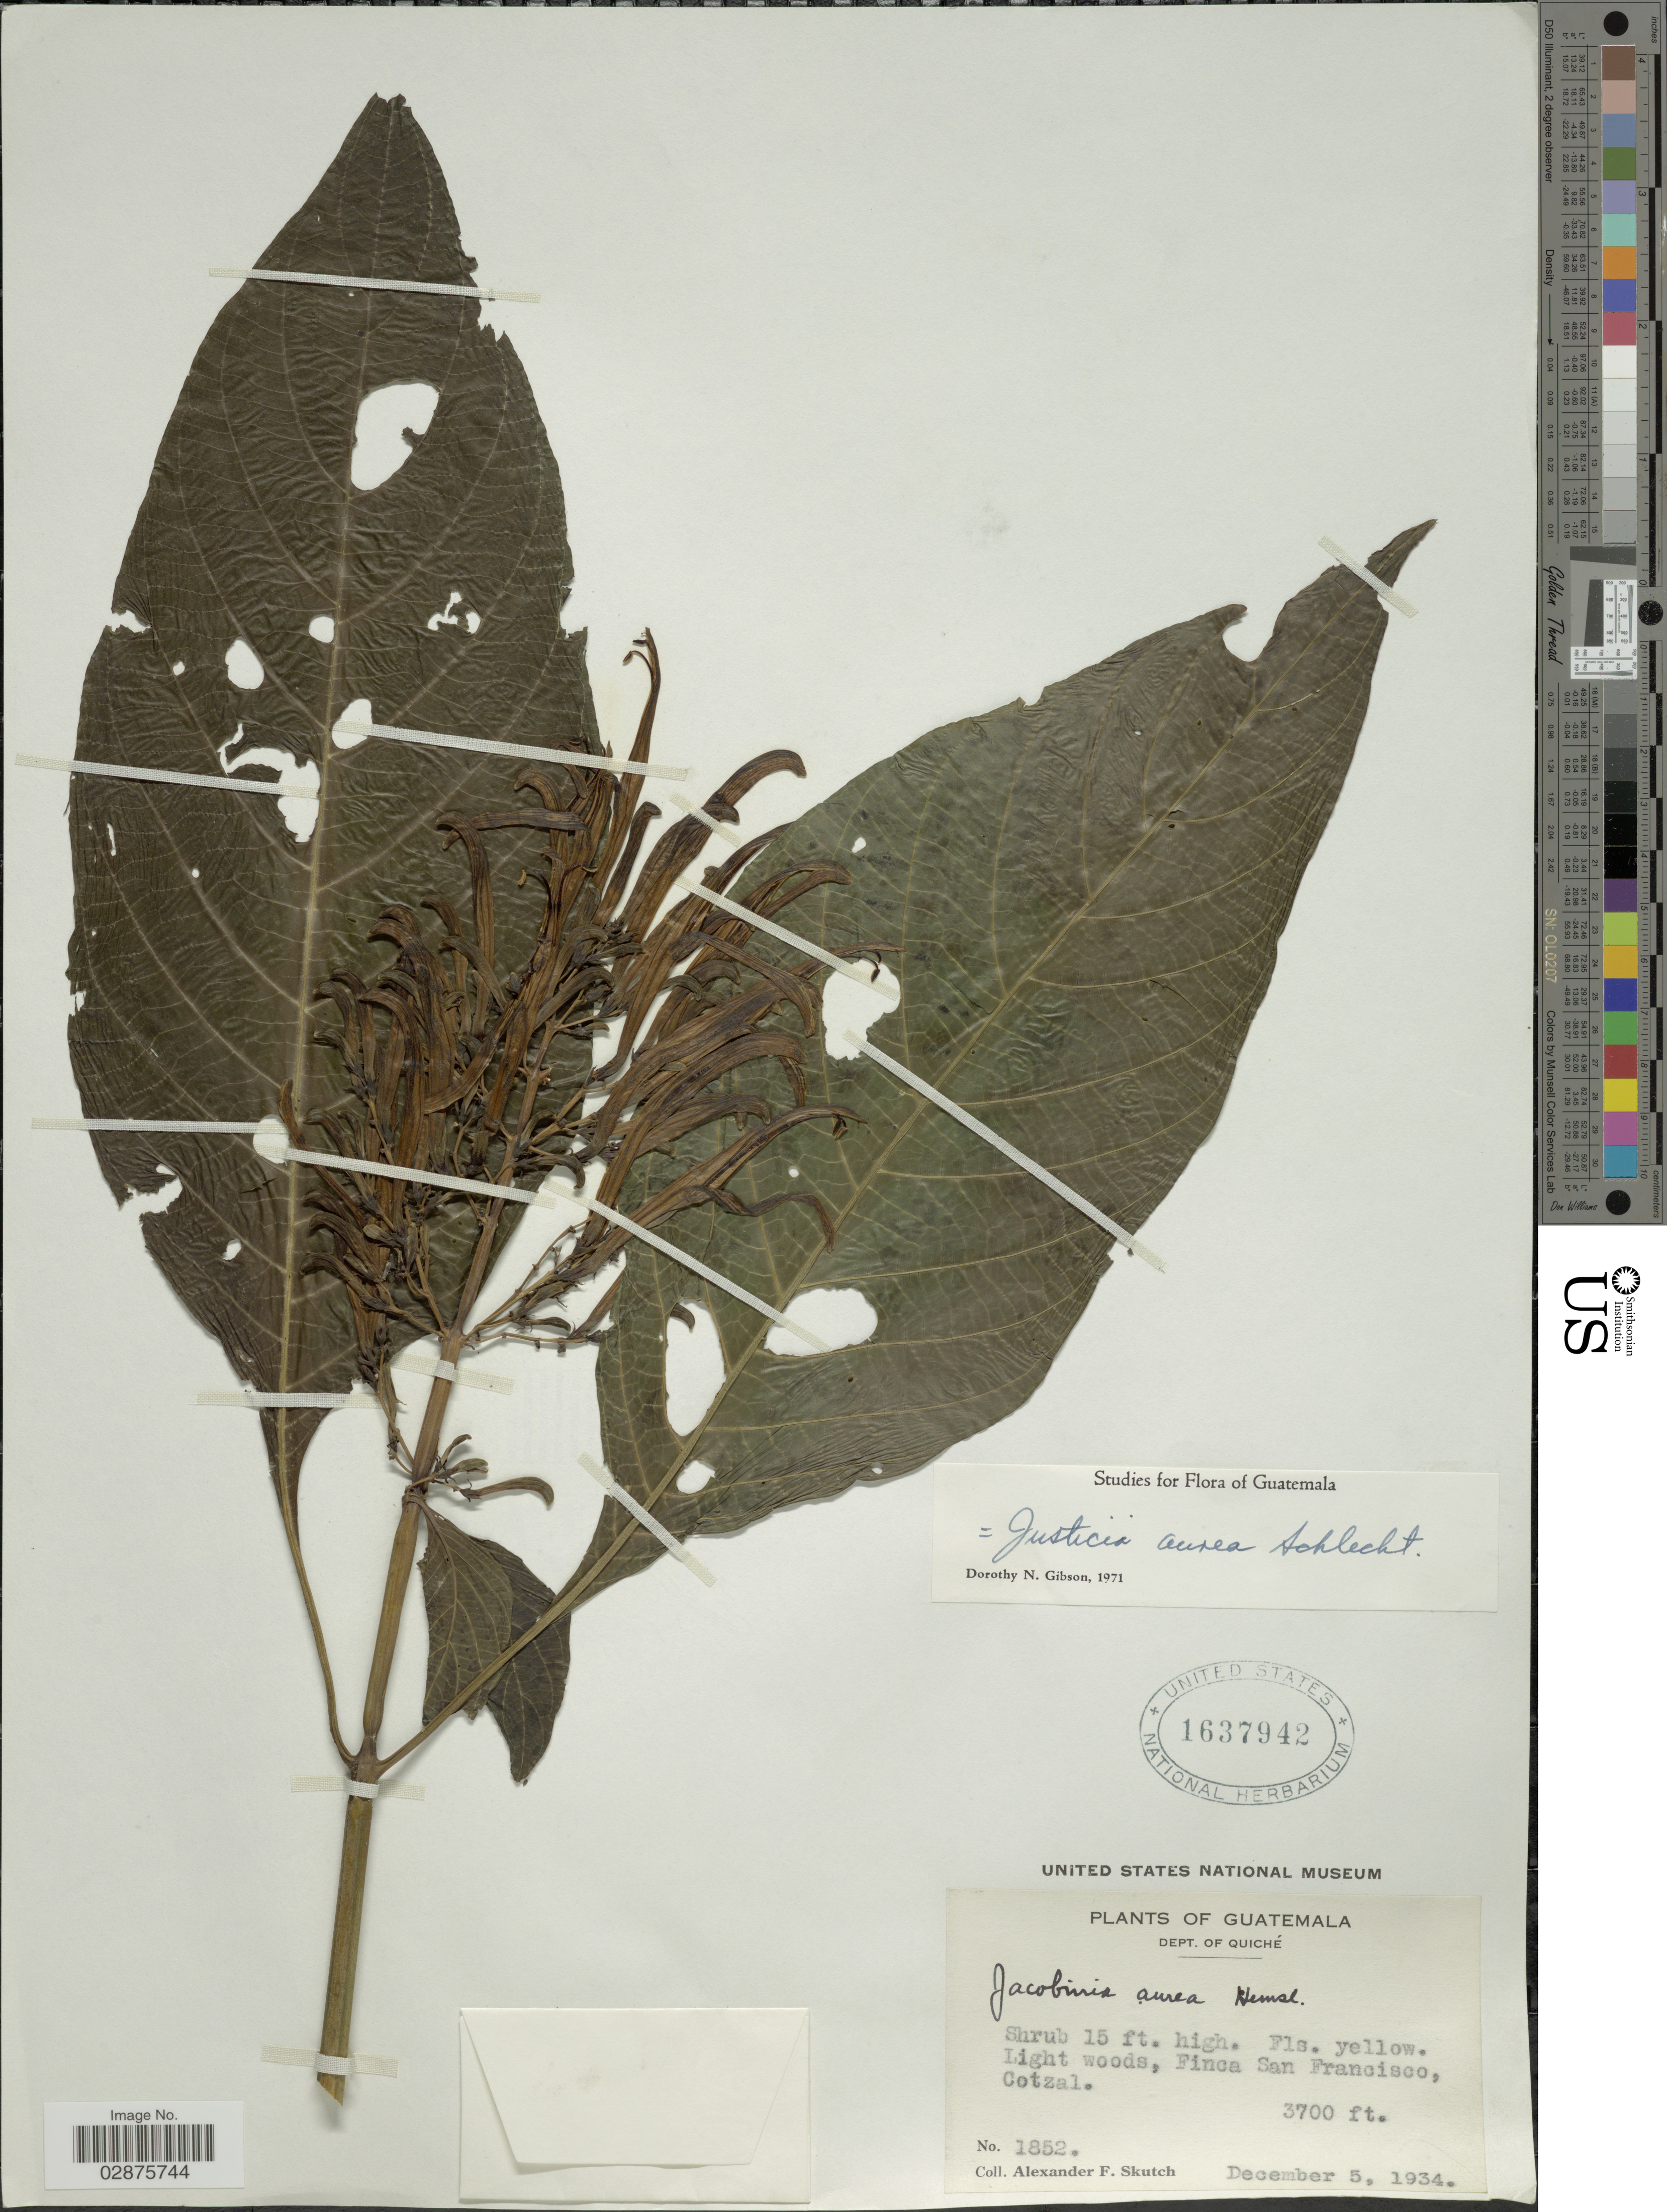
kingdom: Plantae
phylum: Tracheophyta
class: Magnoliopsida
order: Lamiales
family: Acanthaceae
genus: Justicia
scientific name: Justicia aurea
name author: Schltdl.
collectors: A. F. Skutch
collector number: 1852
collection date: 1934-12-05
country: Guatemala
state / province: El Quiché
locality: Dept. of Quiché. Light woods, Finca San Francisco, Cotzal.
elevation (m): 1128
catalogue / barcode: US 1637942